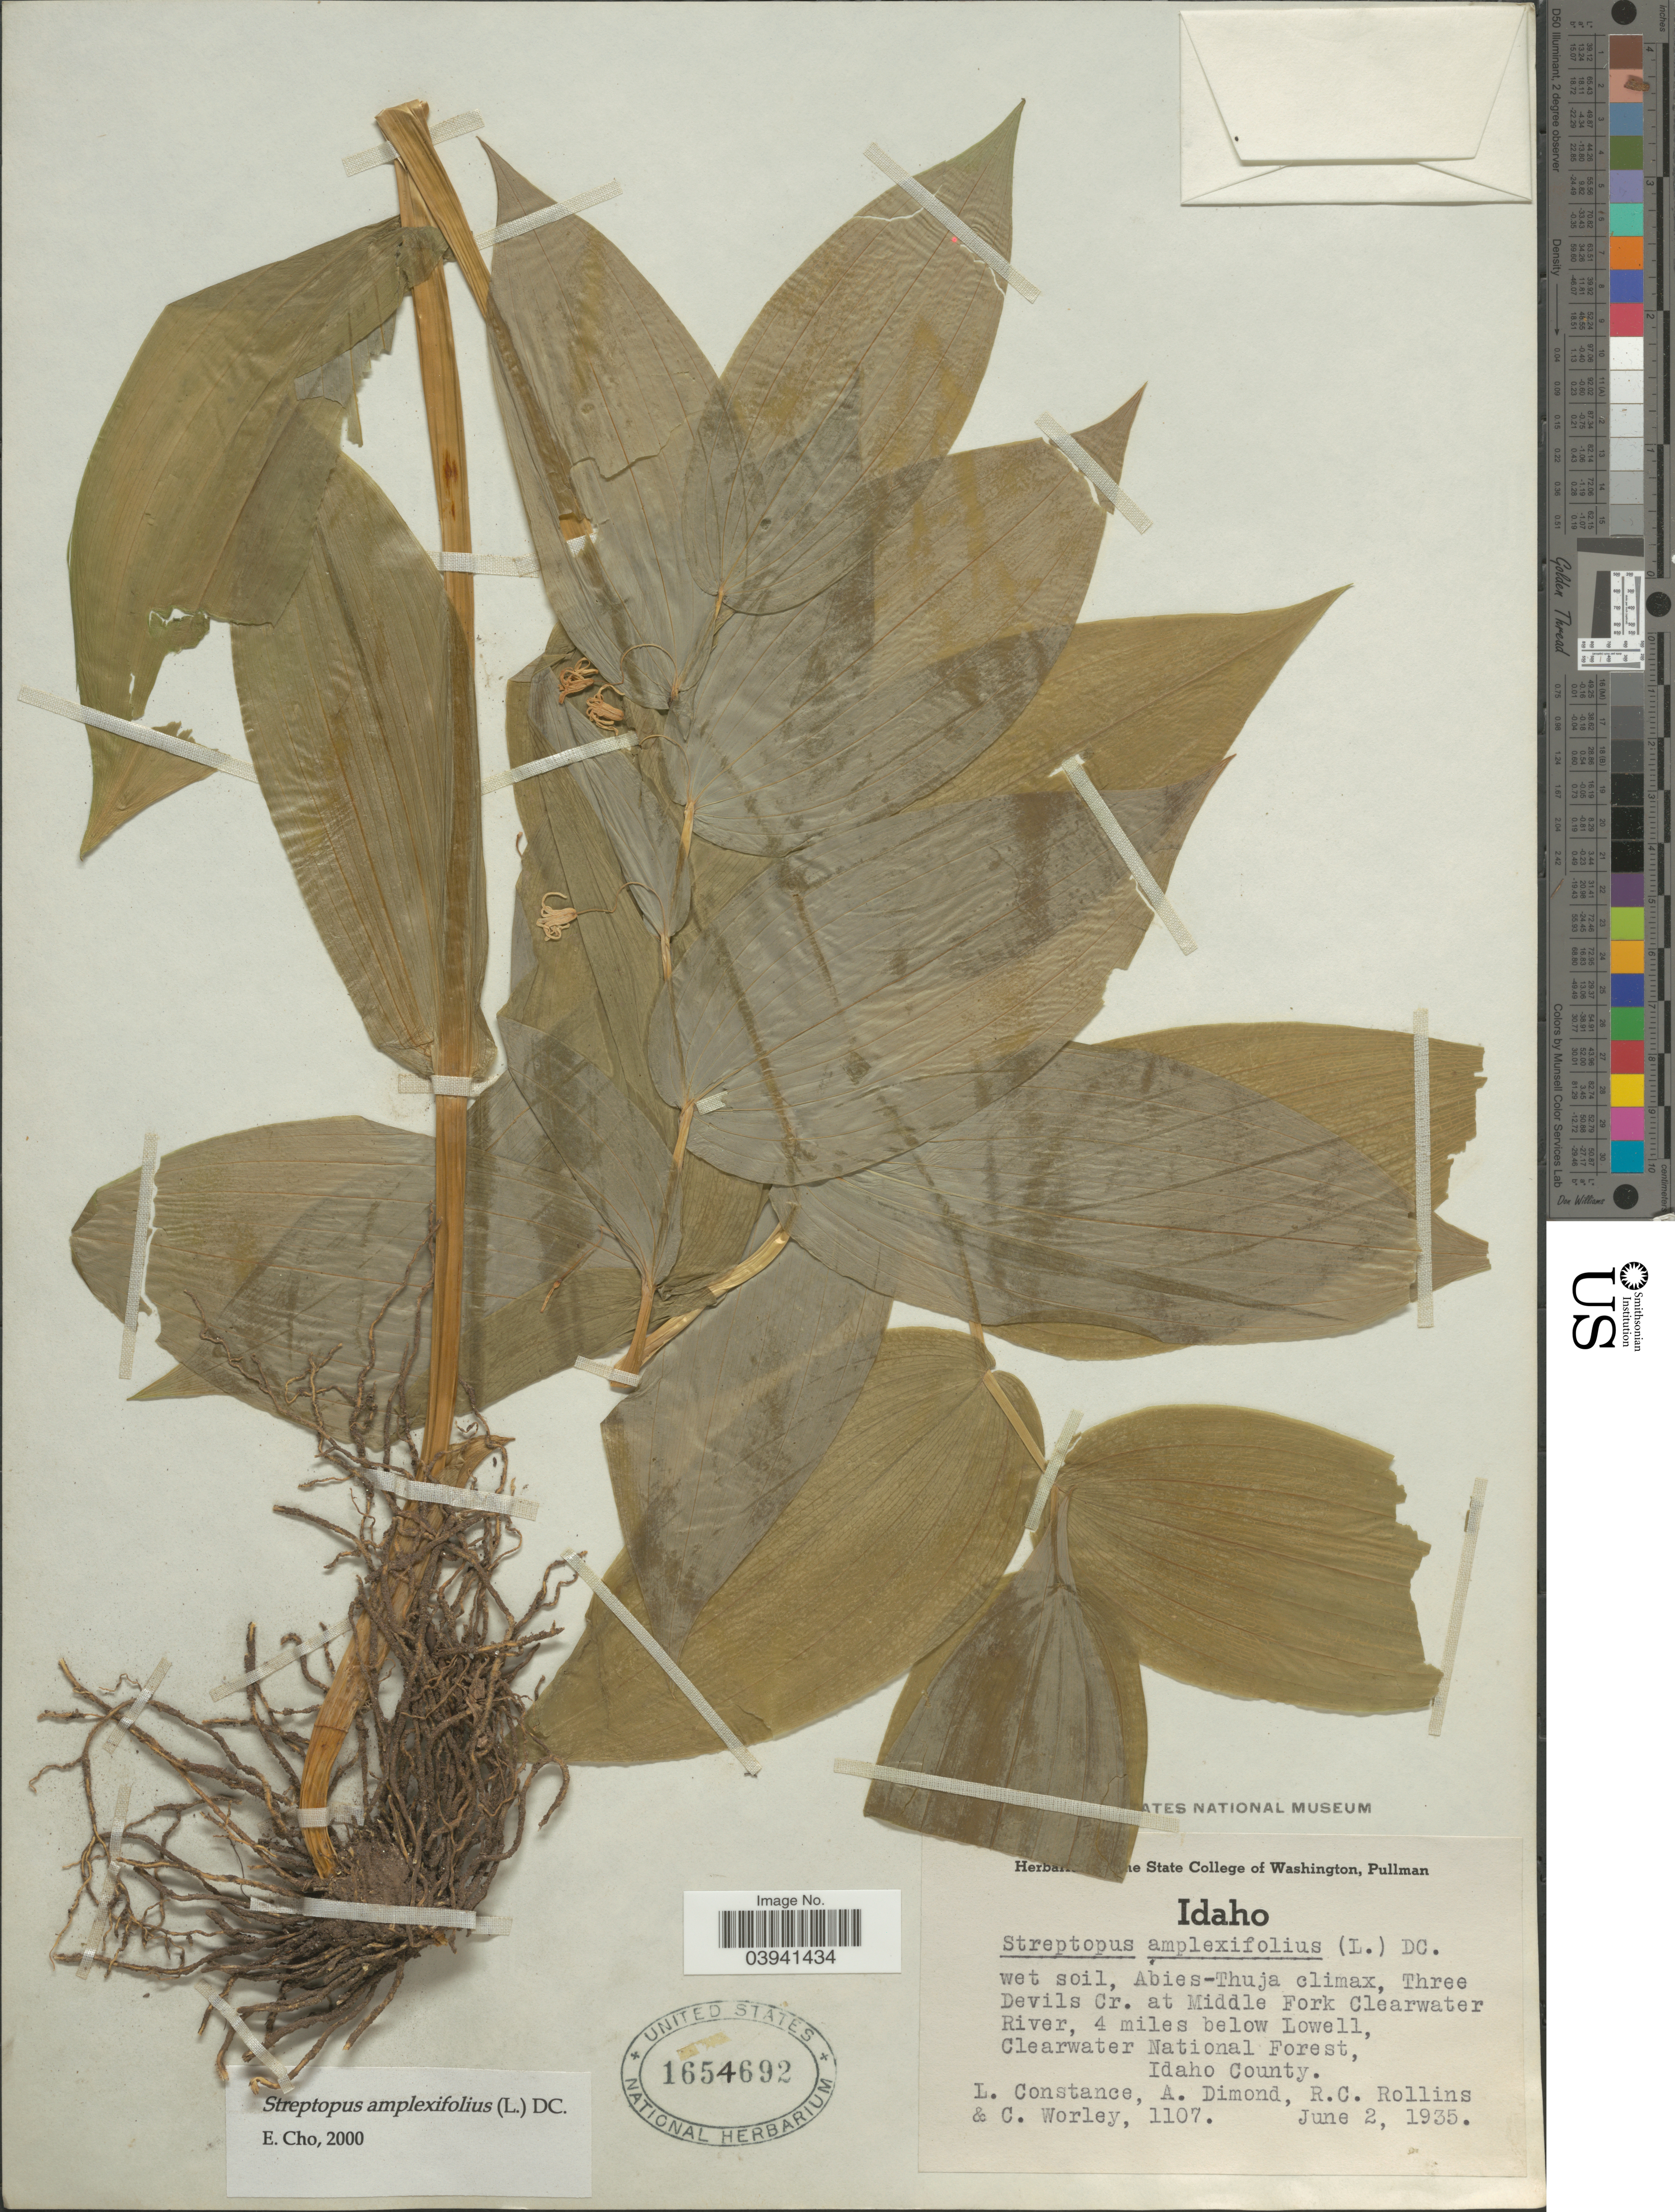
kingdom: Plantae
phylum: Tracheophyta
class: Liliopsida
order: Liliales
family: Liliaceae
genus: Streptopus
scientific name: Streptopus amplexifolius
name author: (L.) DC.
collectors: L. Constance, A. Dimond, R. C. Rollins & C. Worley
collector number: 1107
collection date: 1935-06-02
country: United States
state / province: Idaho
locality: Three Devils Cr. at Middle Fork Clearwater River, 4 miles below Lowell, Clearwater National Forest, Idaho County.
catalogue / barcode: US 1654692